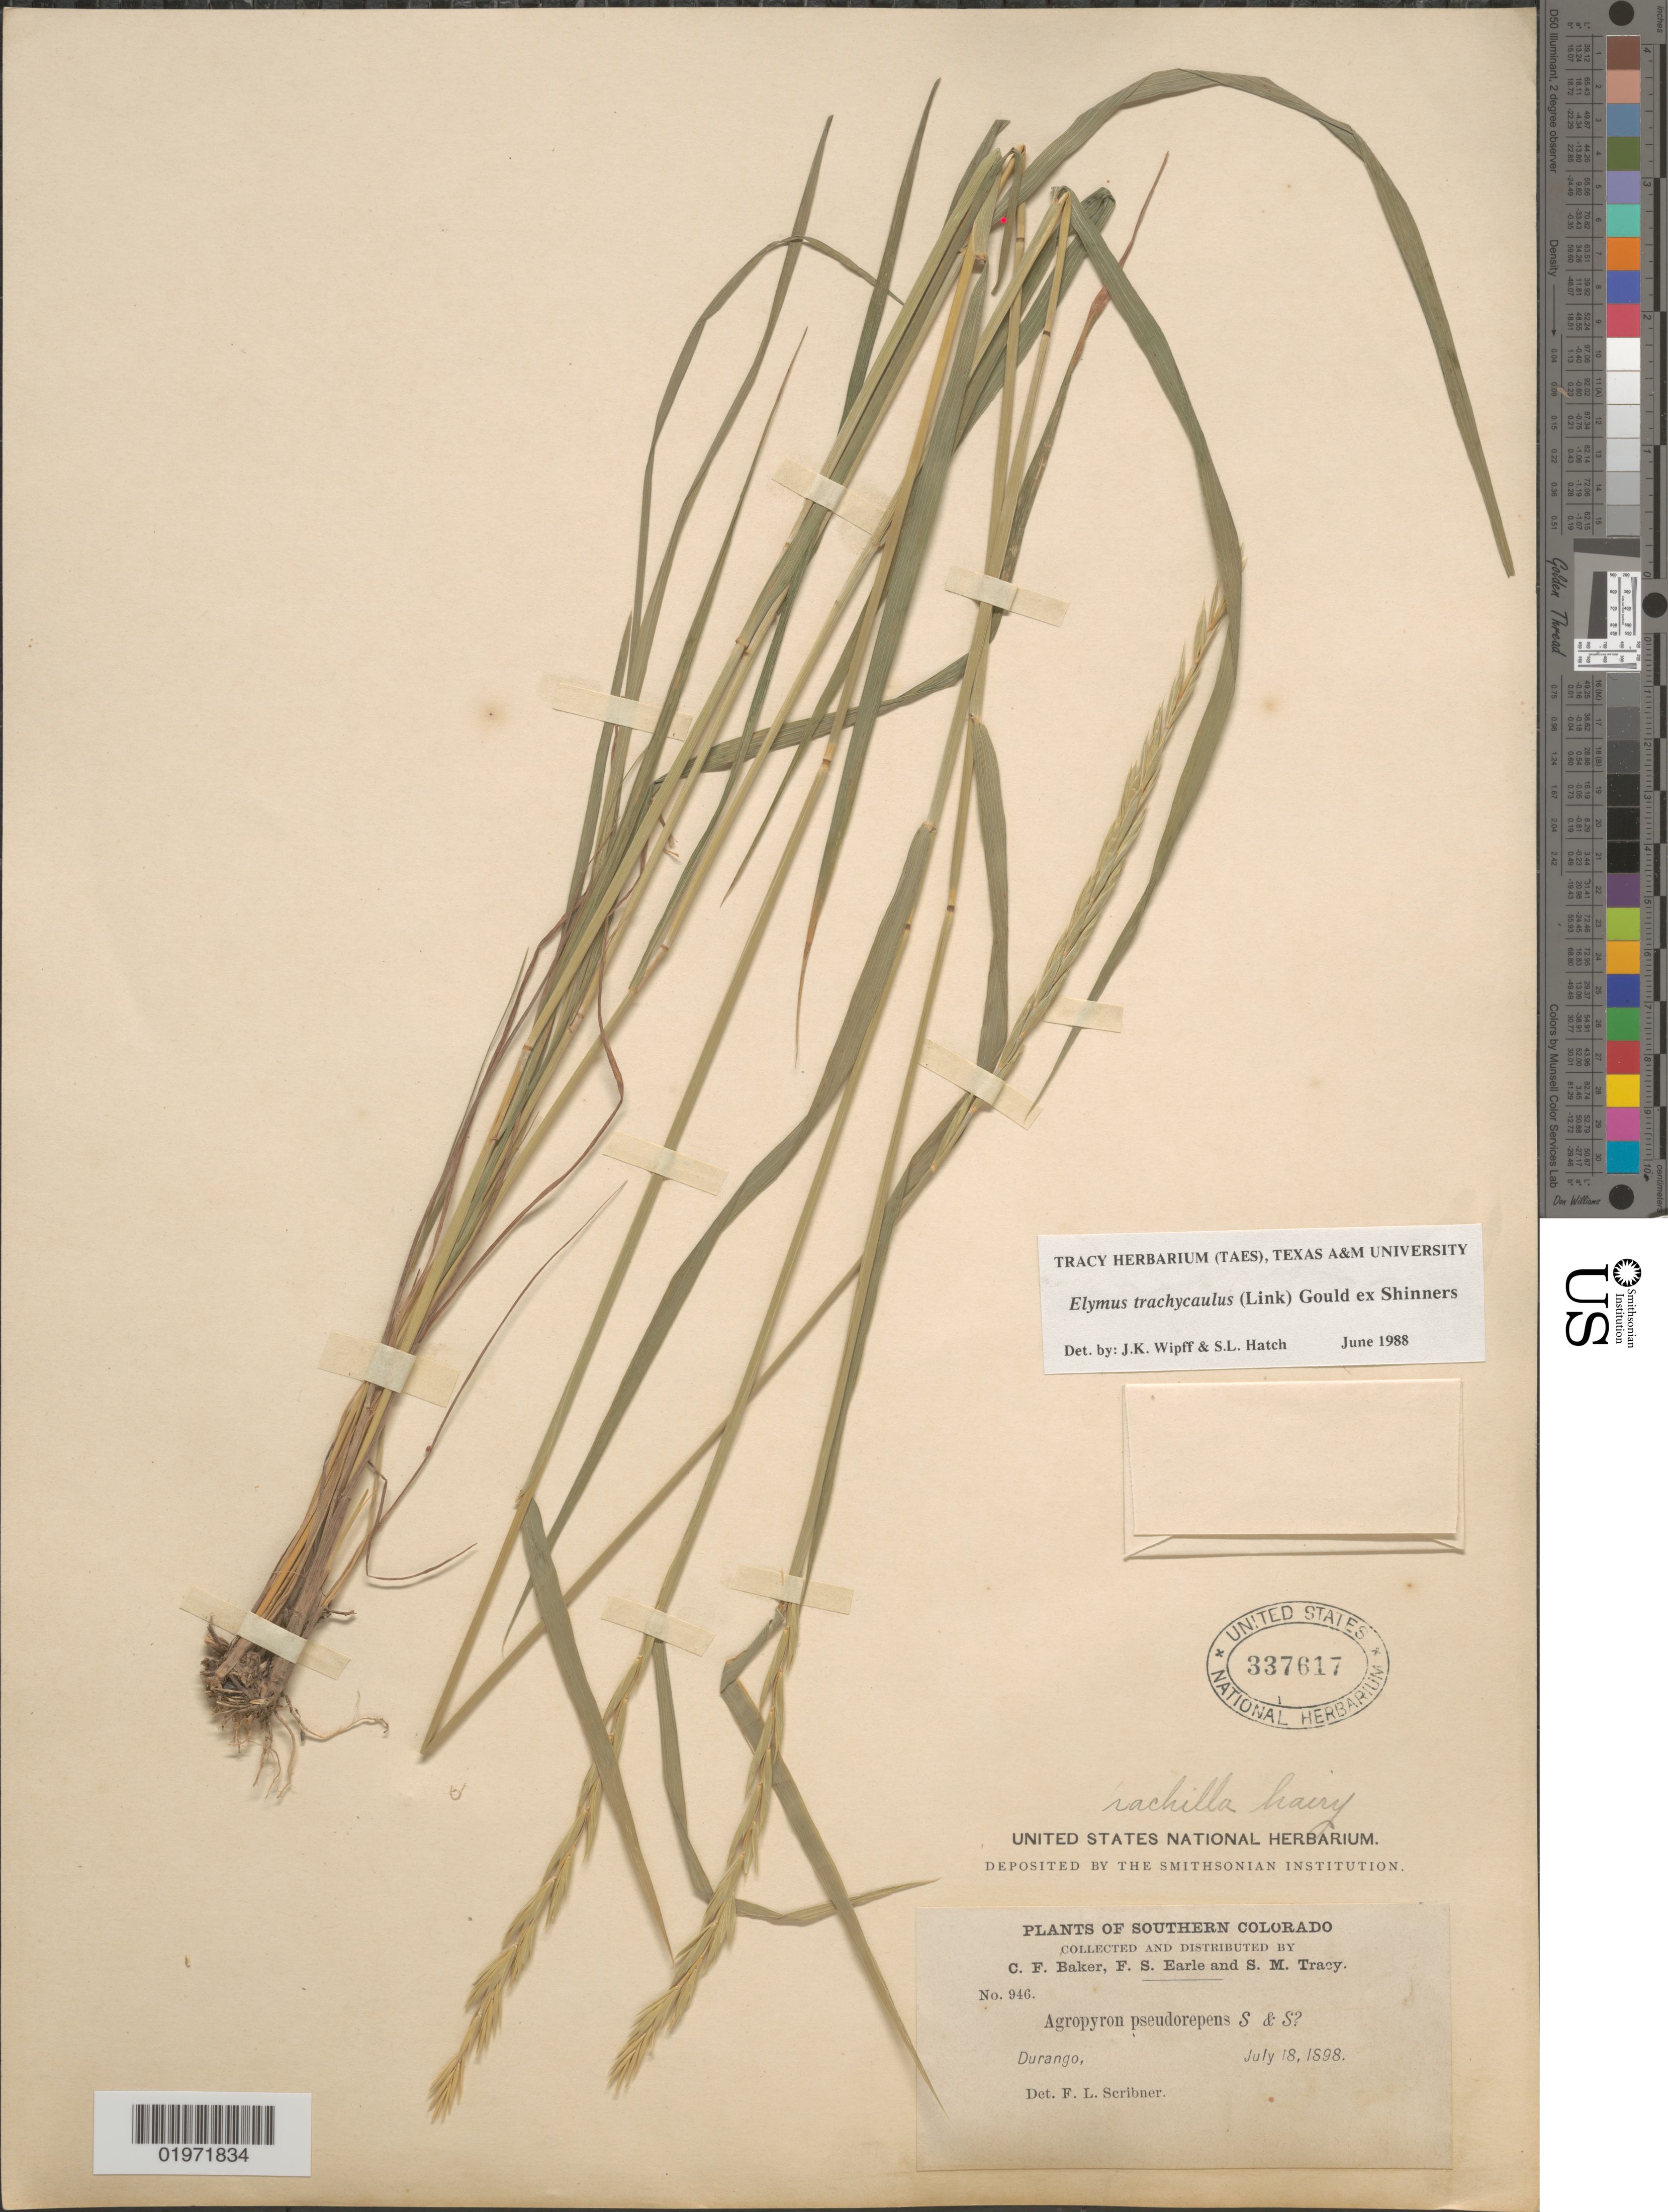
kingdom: Plantae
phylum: Tracheophyta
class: Liliopsida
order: Poales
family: Poaceae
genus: Elymus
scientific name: Elymus trachycaulus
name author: (Link) Gould ex Shinners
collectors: C. F. Baker, F. S. Earle & S. M. Tracy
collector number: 946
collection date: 1898-07-18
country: United States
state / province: Colorado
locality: Southern Colorado. Durango.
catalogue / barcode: US 337617